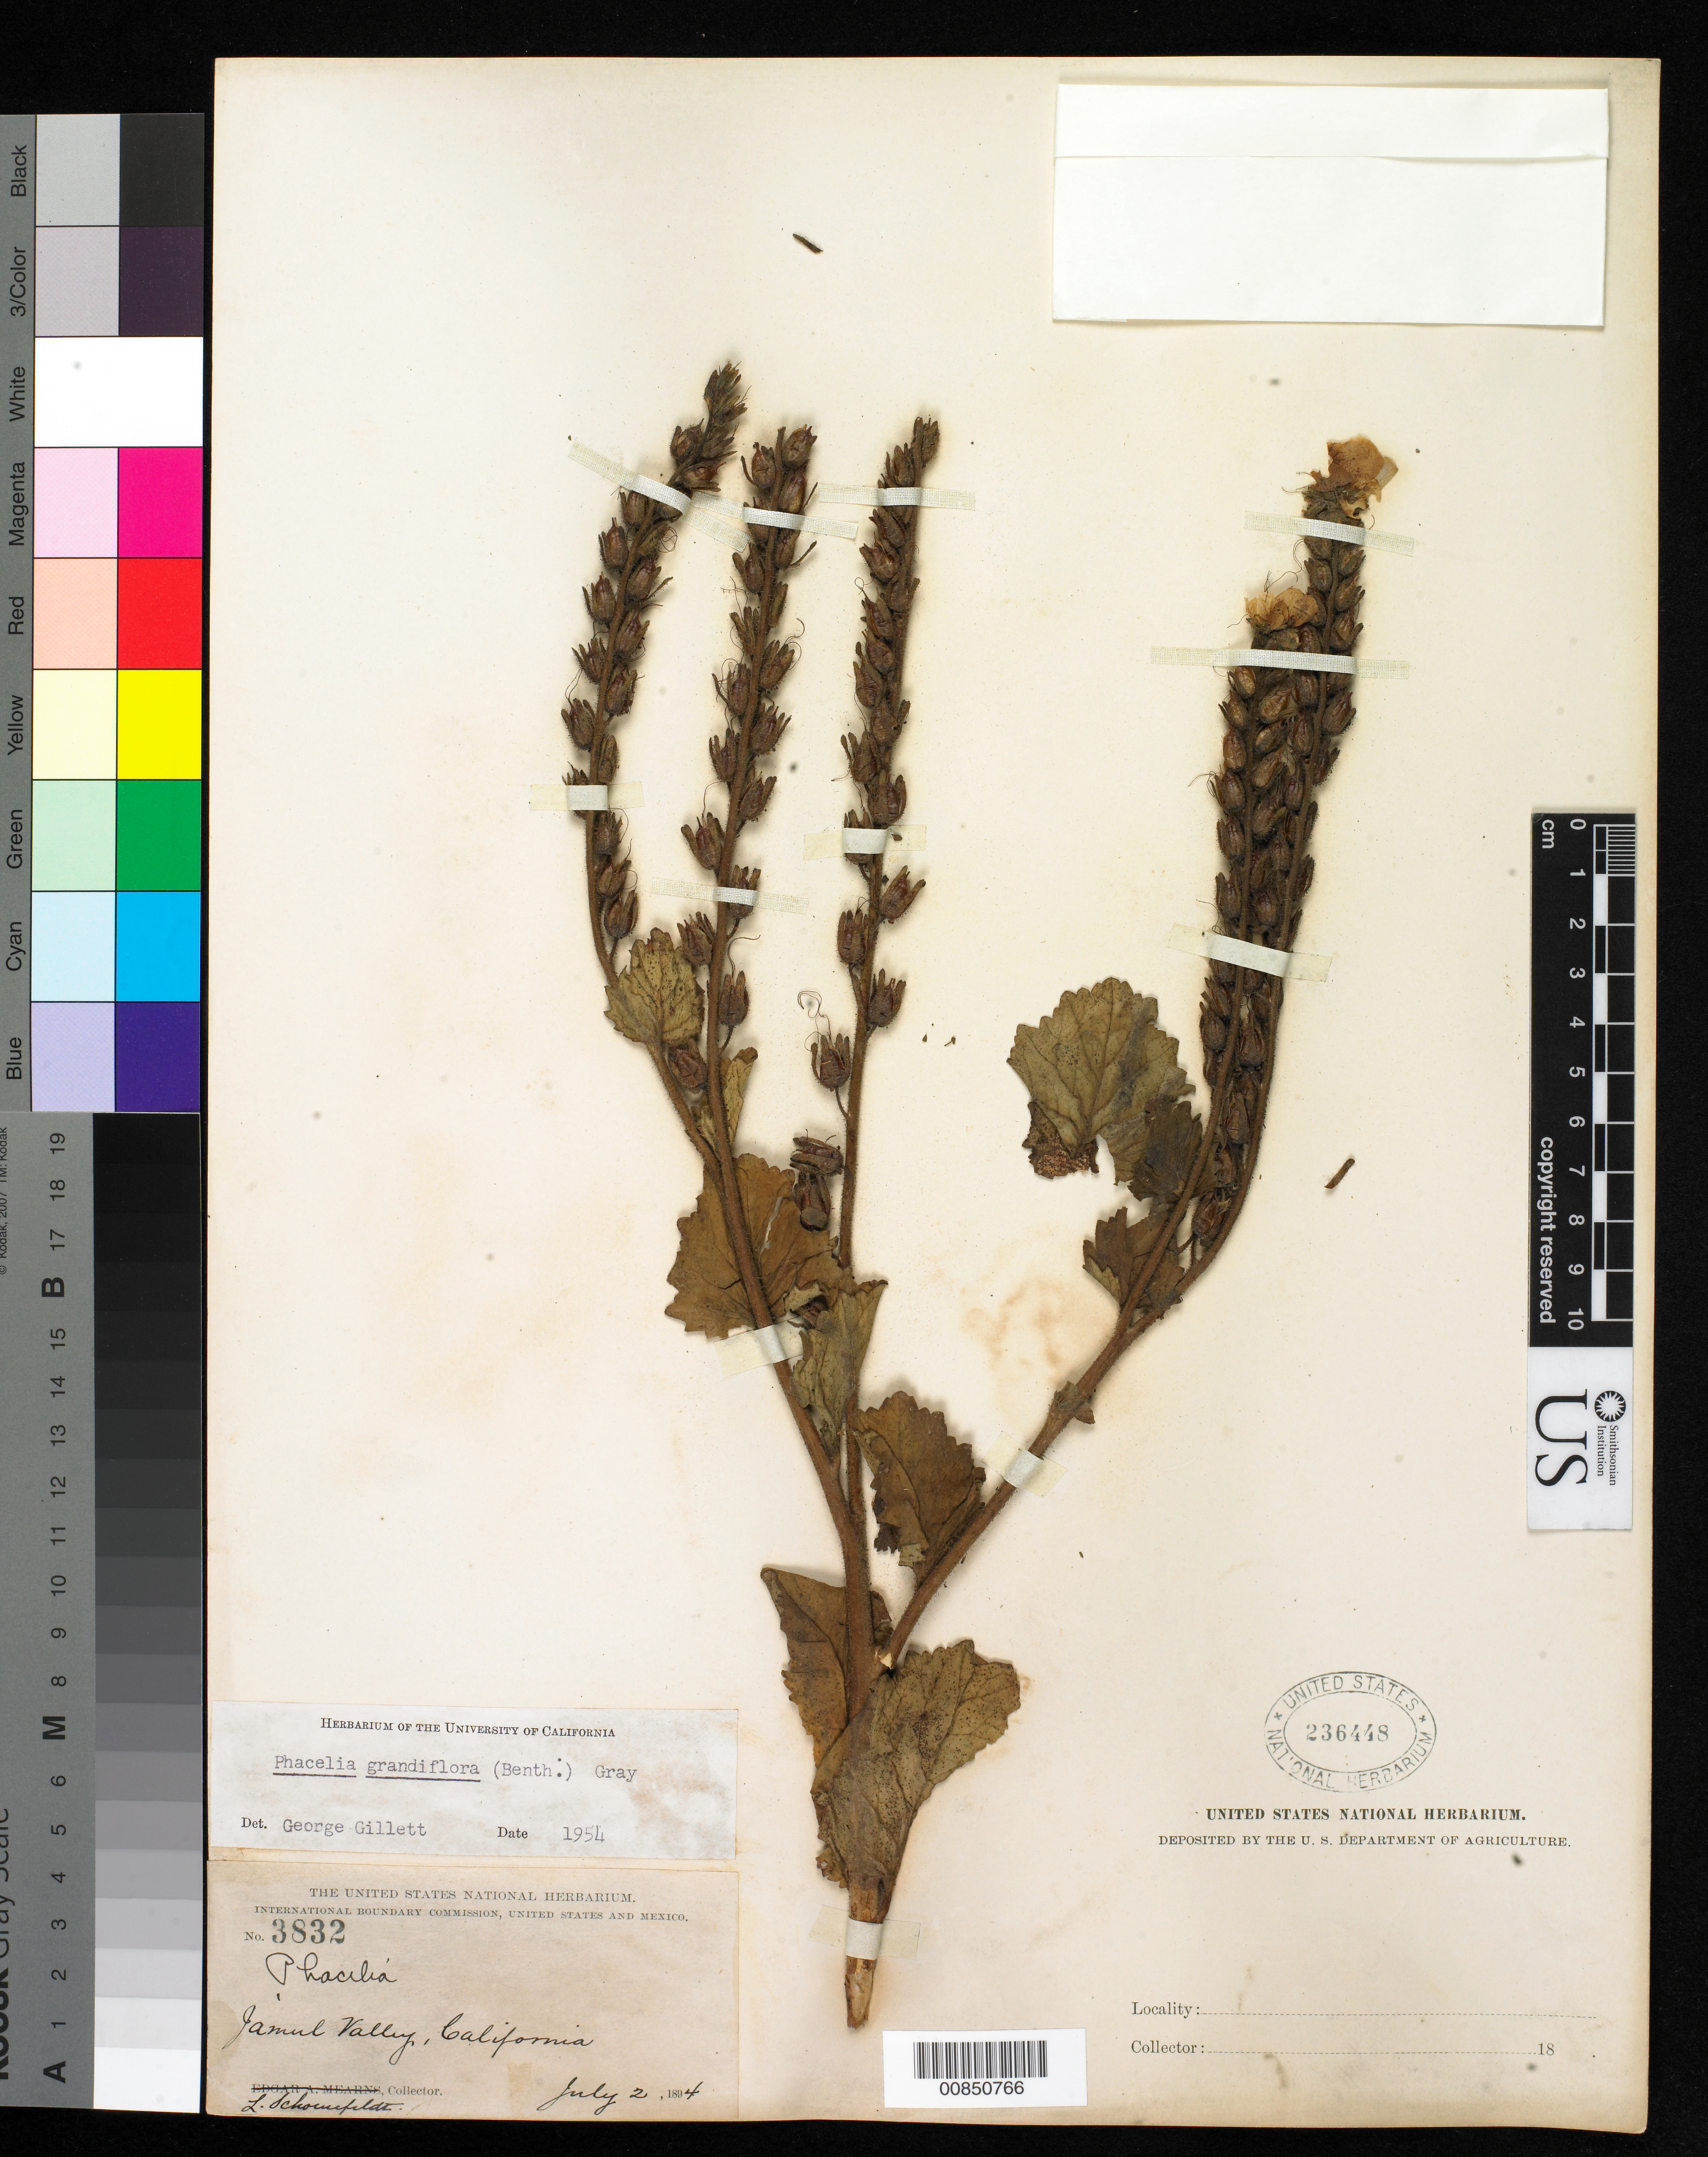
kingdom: Plantae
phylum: Tracheophyta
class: Magnoliopsida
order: Boraginales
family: Hydrophyllaceae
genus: Phacelia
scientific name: Phacelia grandiflora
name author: (Benth.) A. Gray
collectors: L. Schoenfeldt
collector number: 3832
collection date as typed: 02 Jul 1894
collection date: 1894-07-02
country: United States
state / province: California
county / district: San Diego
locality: Jamul Valley, California.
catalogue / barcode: US 236448